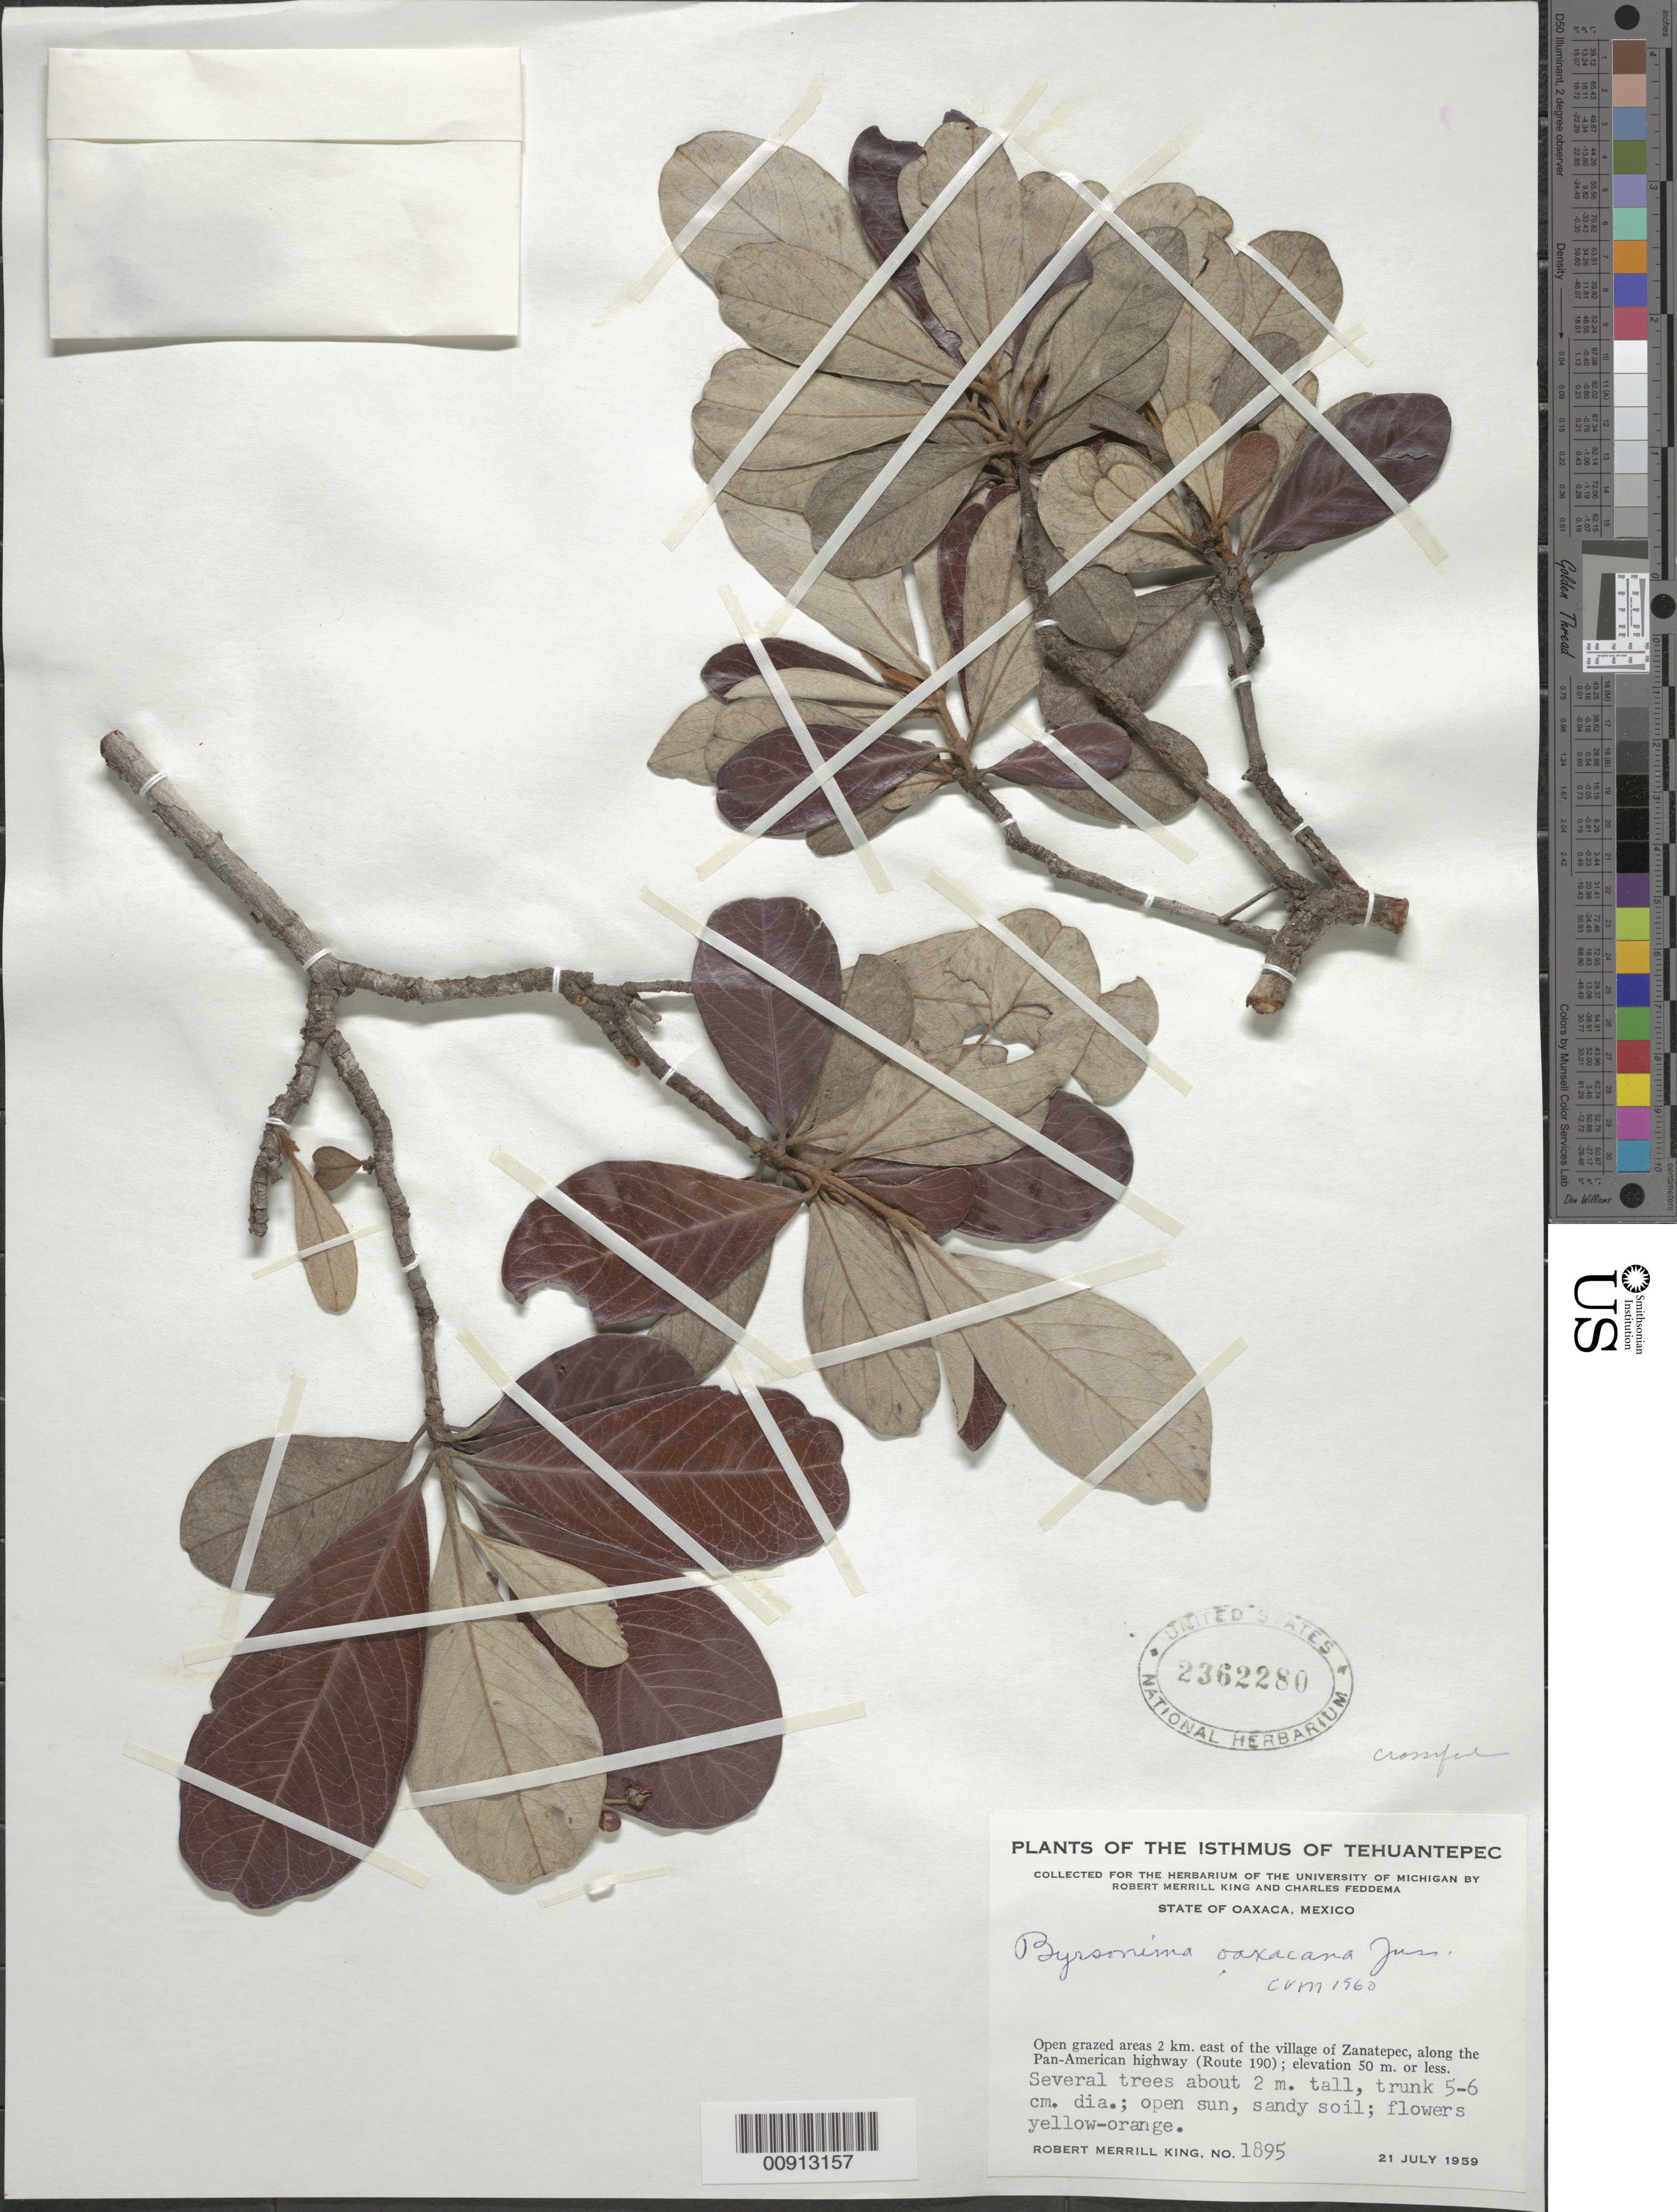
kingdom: Plantae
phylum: Tracheophyta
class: Magnoliopsida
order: Malpighiales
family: Malpighiaceae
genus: Byrsonima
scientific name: Byrsonima crassifolia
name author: (L.) Kunth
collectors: R. M. King & C. Feddema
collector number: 1895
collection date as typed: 21 Jul 1959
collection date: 1959-07-21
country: Mexico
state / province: Oaxaca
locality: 2 km. east of the village of Zanatepec, along the Pan-American highway (Route 190). State of Oaxaca. Isthmus of Tehuantepec.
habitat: Open grazed areas; open sun, sandy soil.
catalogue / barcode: US 2362280